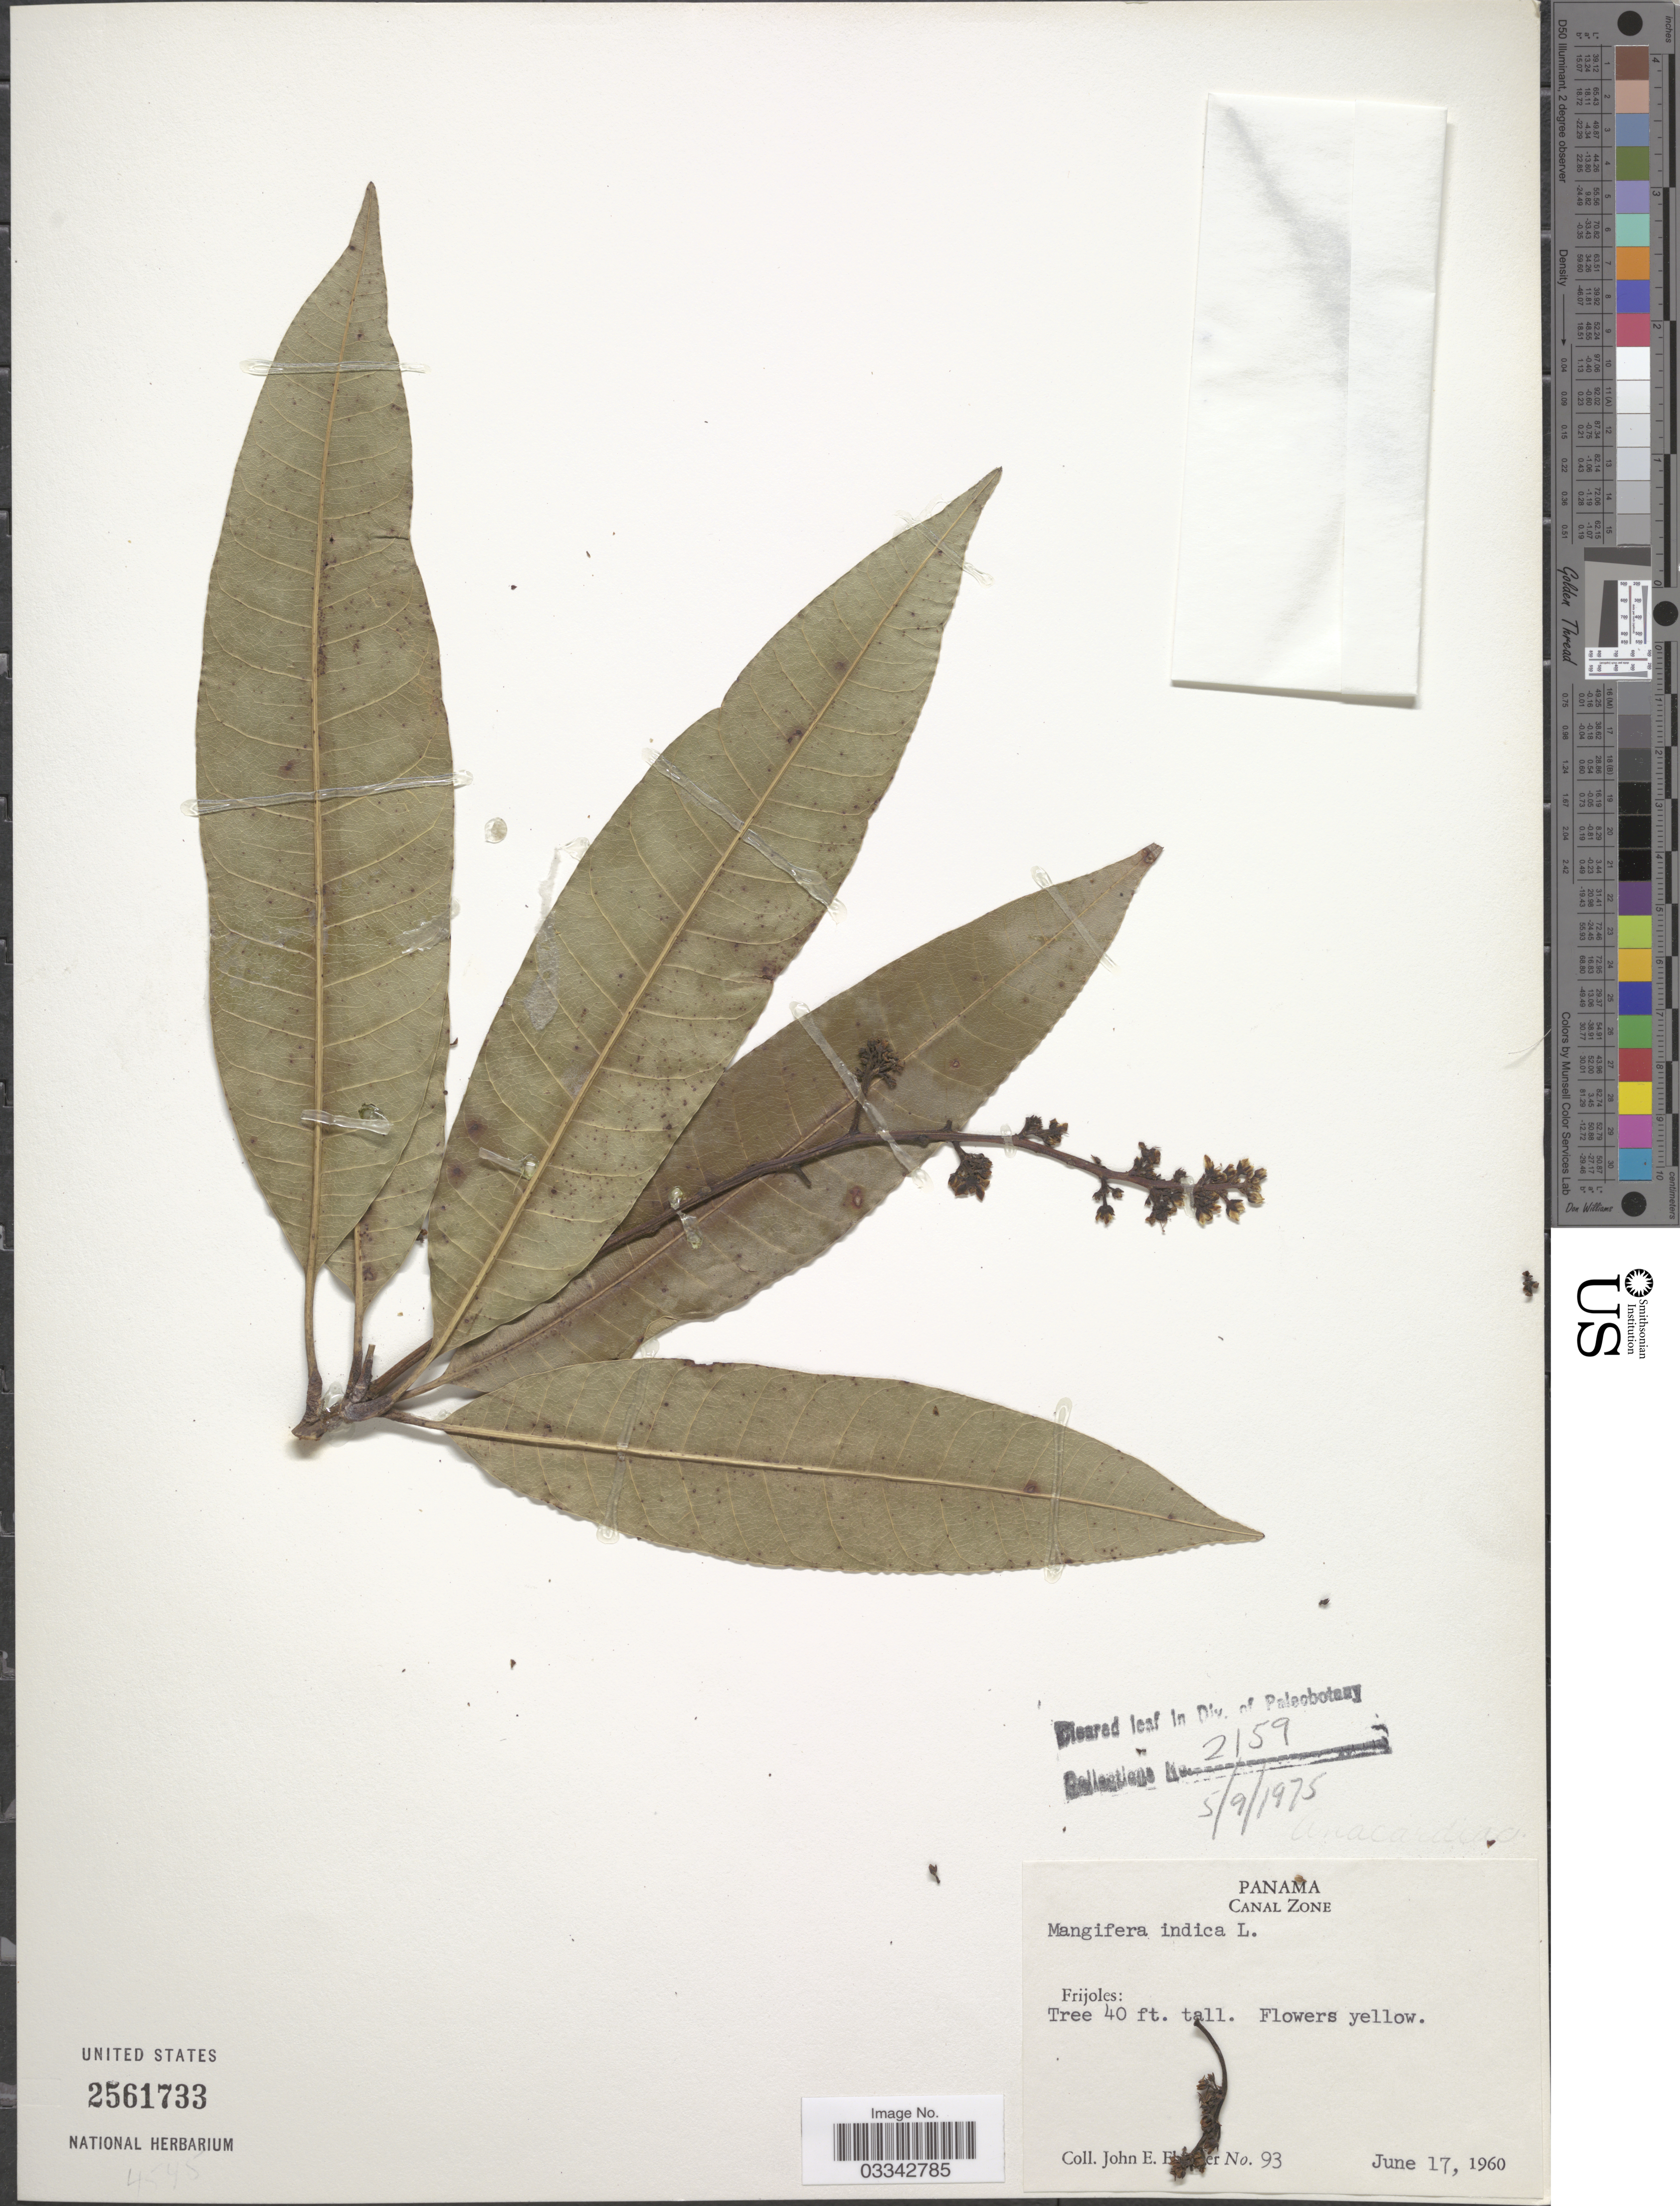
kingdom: Plantae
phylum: Tracheophyta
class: Magnoliopsida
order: Sapindales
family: Anacardiaceae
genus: Mangifera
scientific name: Mangifera indica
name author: L.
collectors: J. Ebinger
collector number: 93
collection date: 1960-06-17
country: Panama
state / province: Colón / Panamá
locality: Canal Zone. Frijoles.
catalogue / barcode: US 2561733